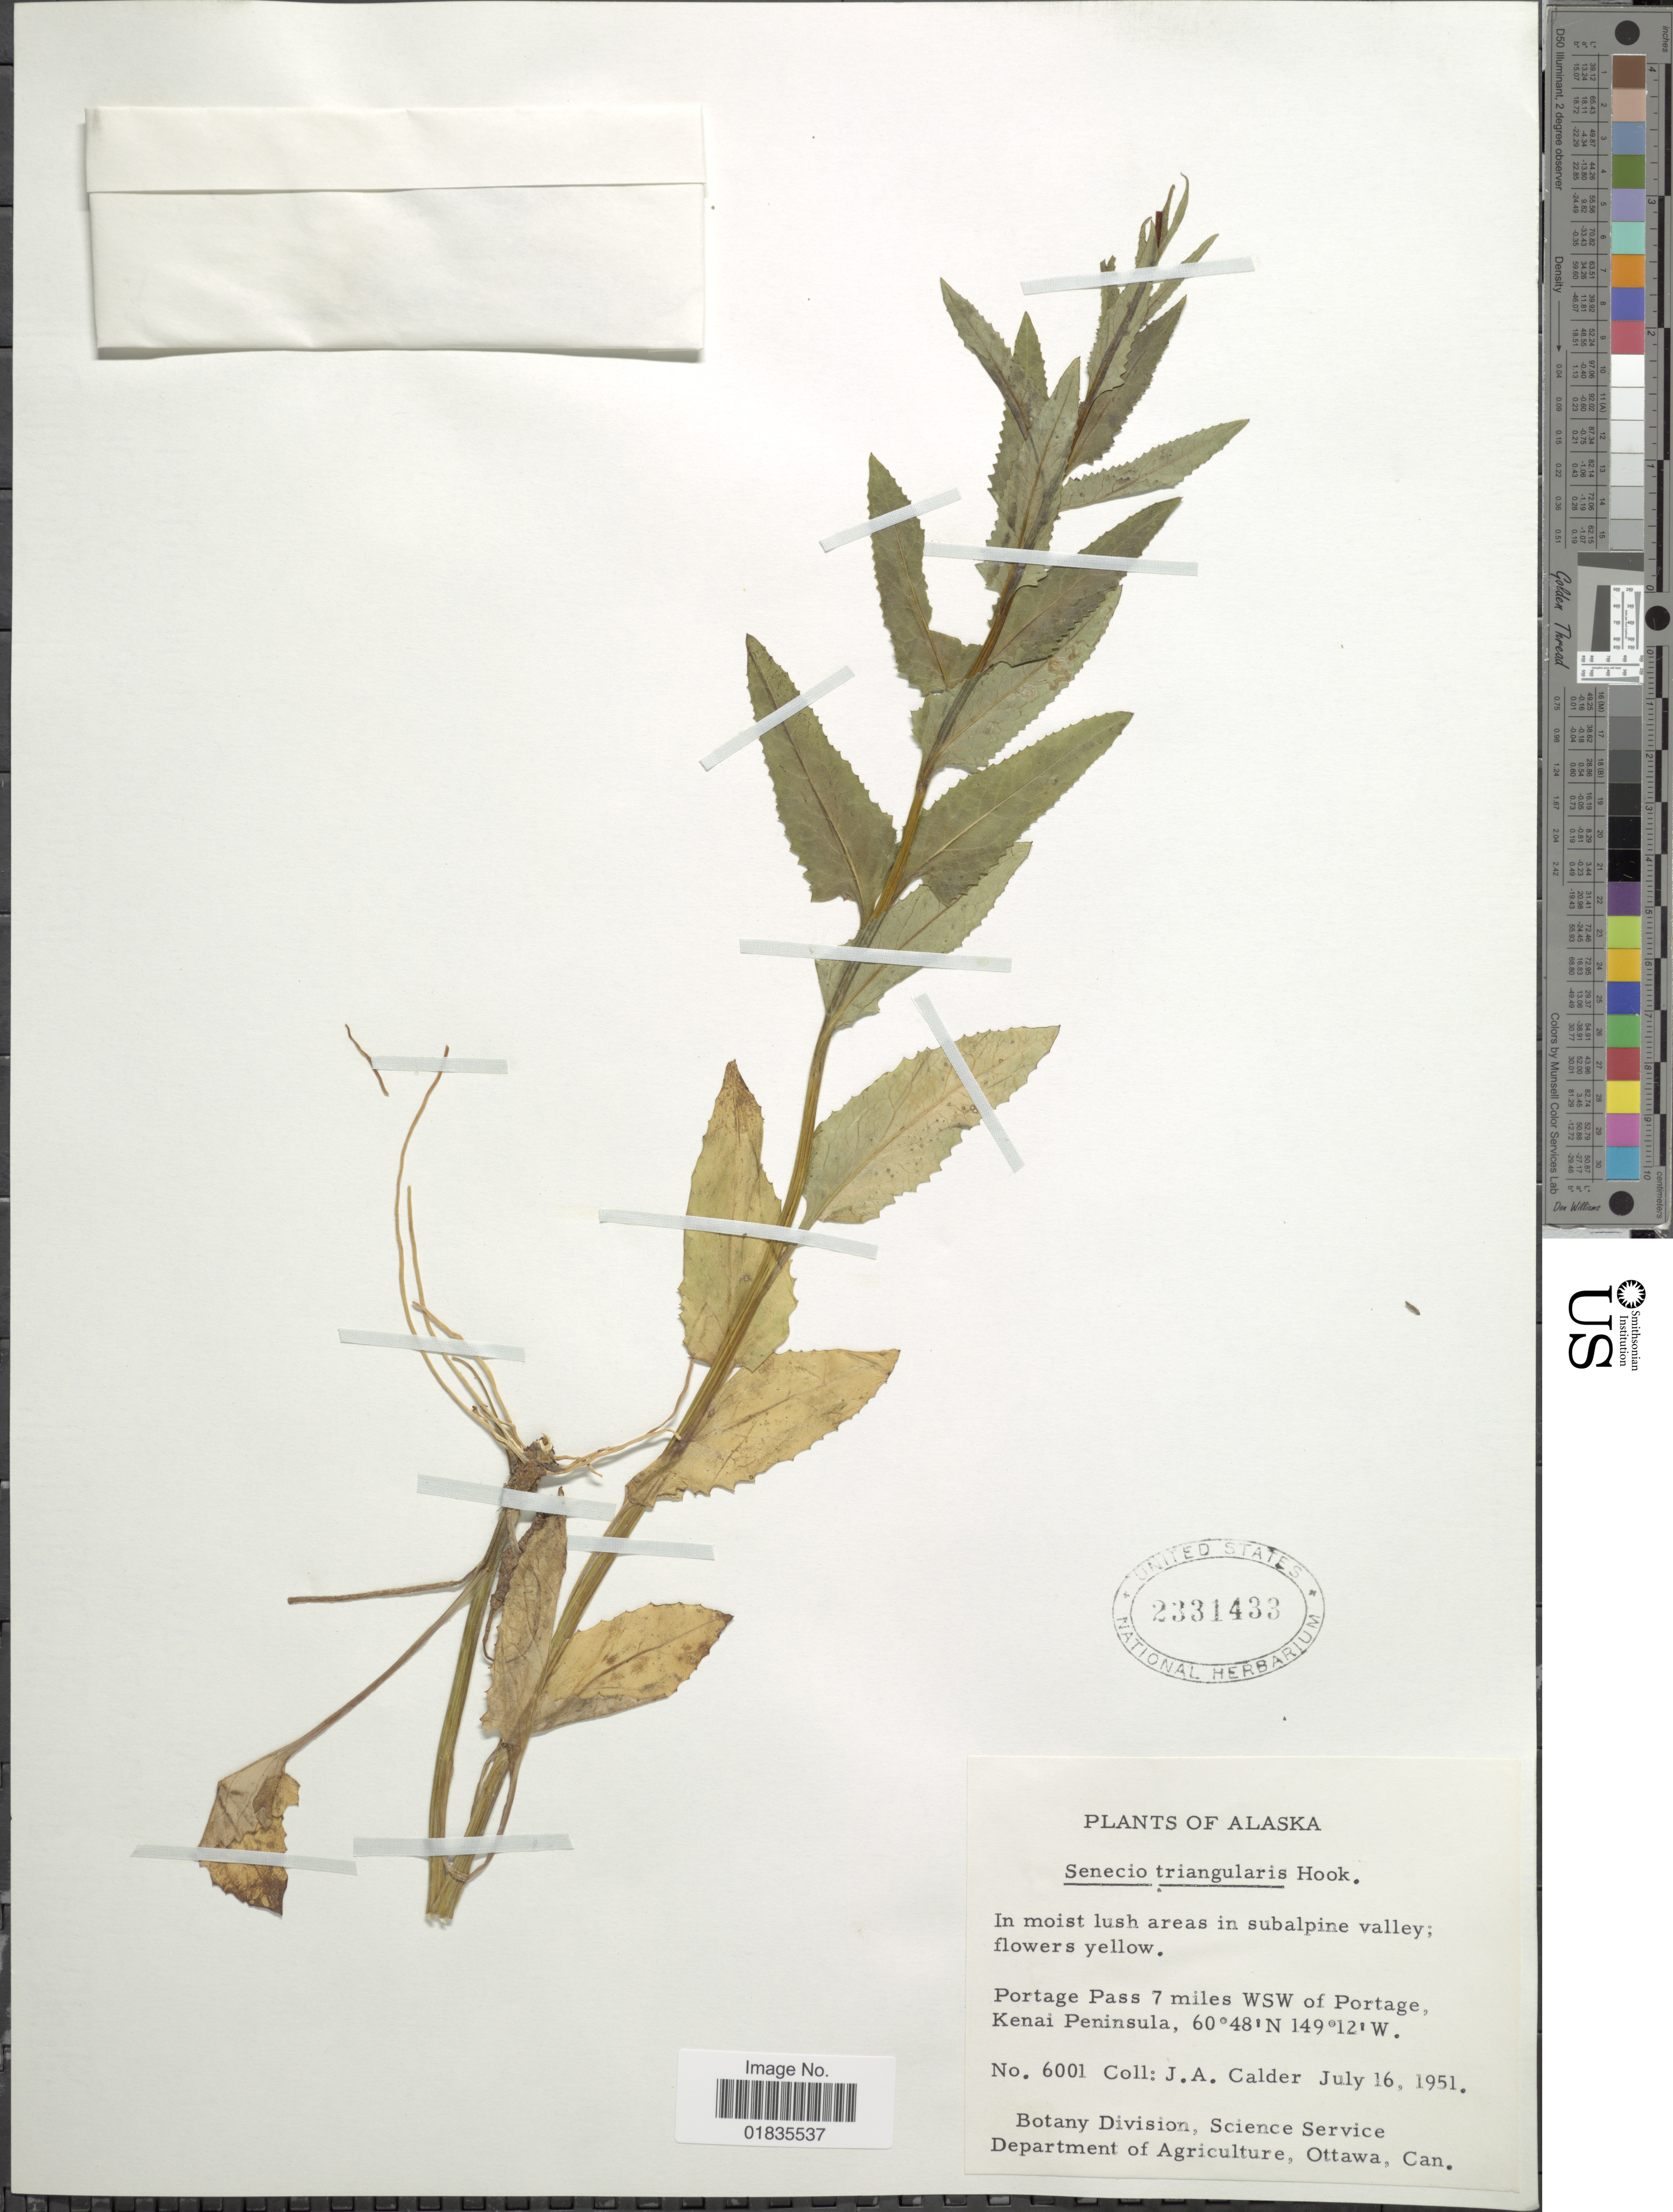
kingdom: Plantae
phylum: Tracheophyta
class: Magnoliopsida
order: Asterales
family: Asteraceae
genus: Senecio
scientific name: Senecio triangularis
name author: Hook.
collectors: J. A. Calder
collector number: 6001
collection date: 1951-07-16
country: United States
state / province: Alaska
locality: Portage Pass 7 miles WSW of Portage, Kenai Peninsula.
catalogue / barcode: US 2331433